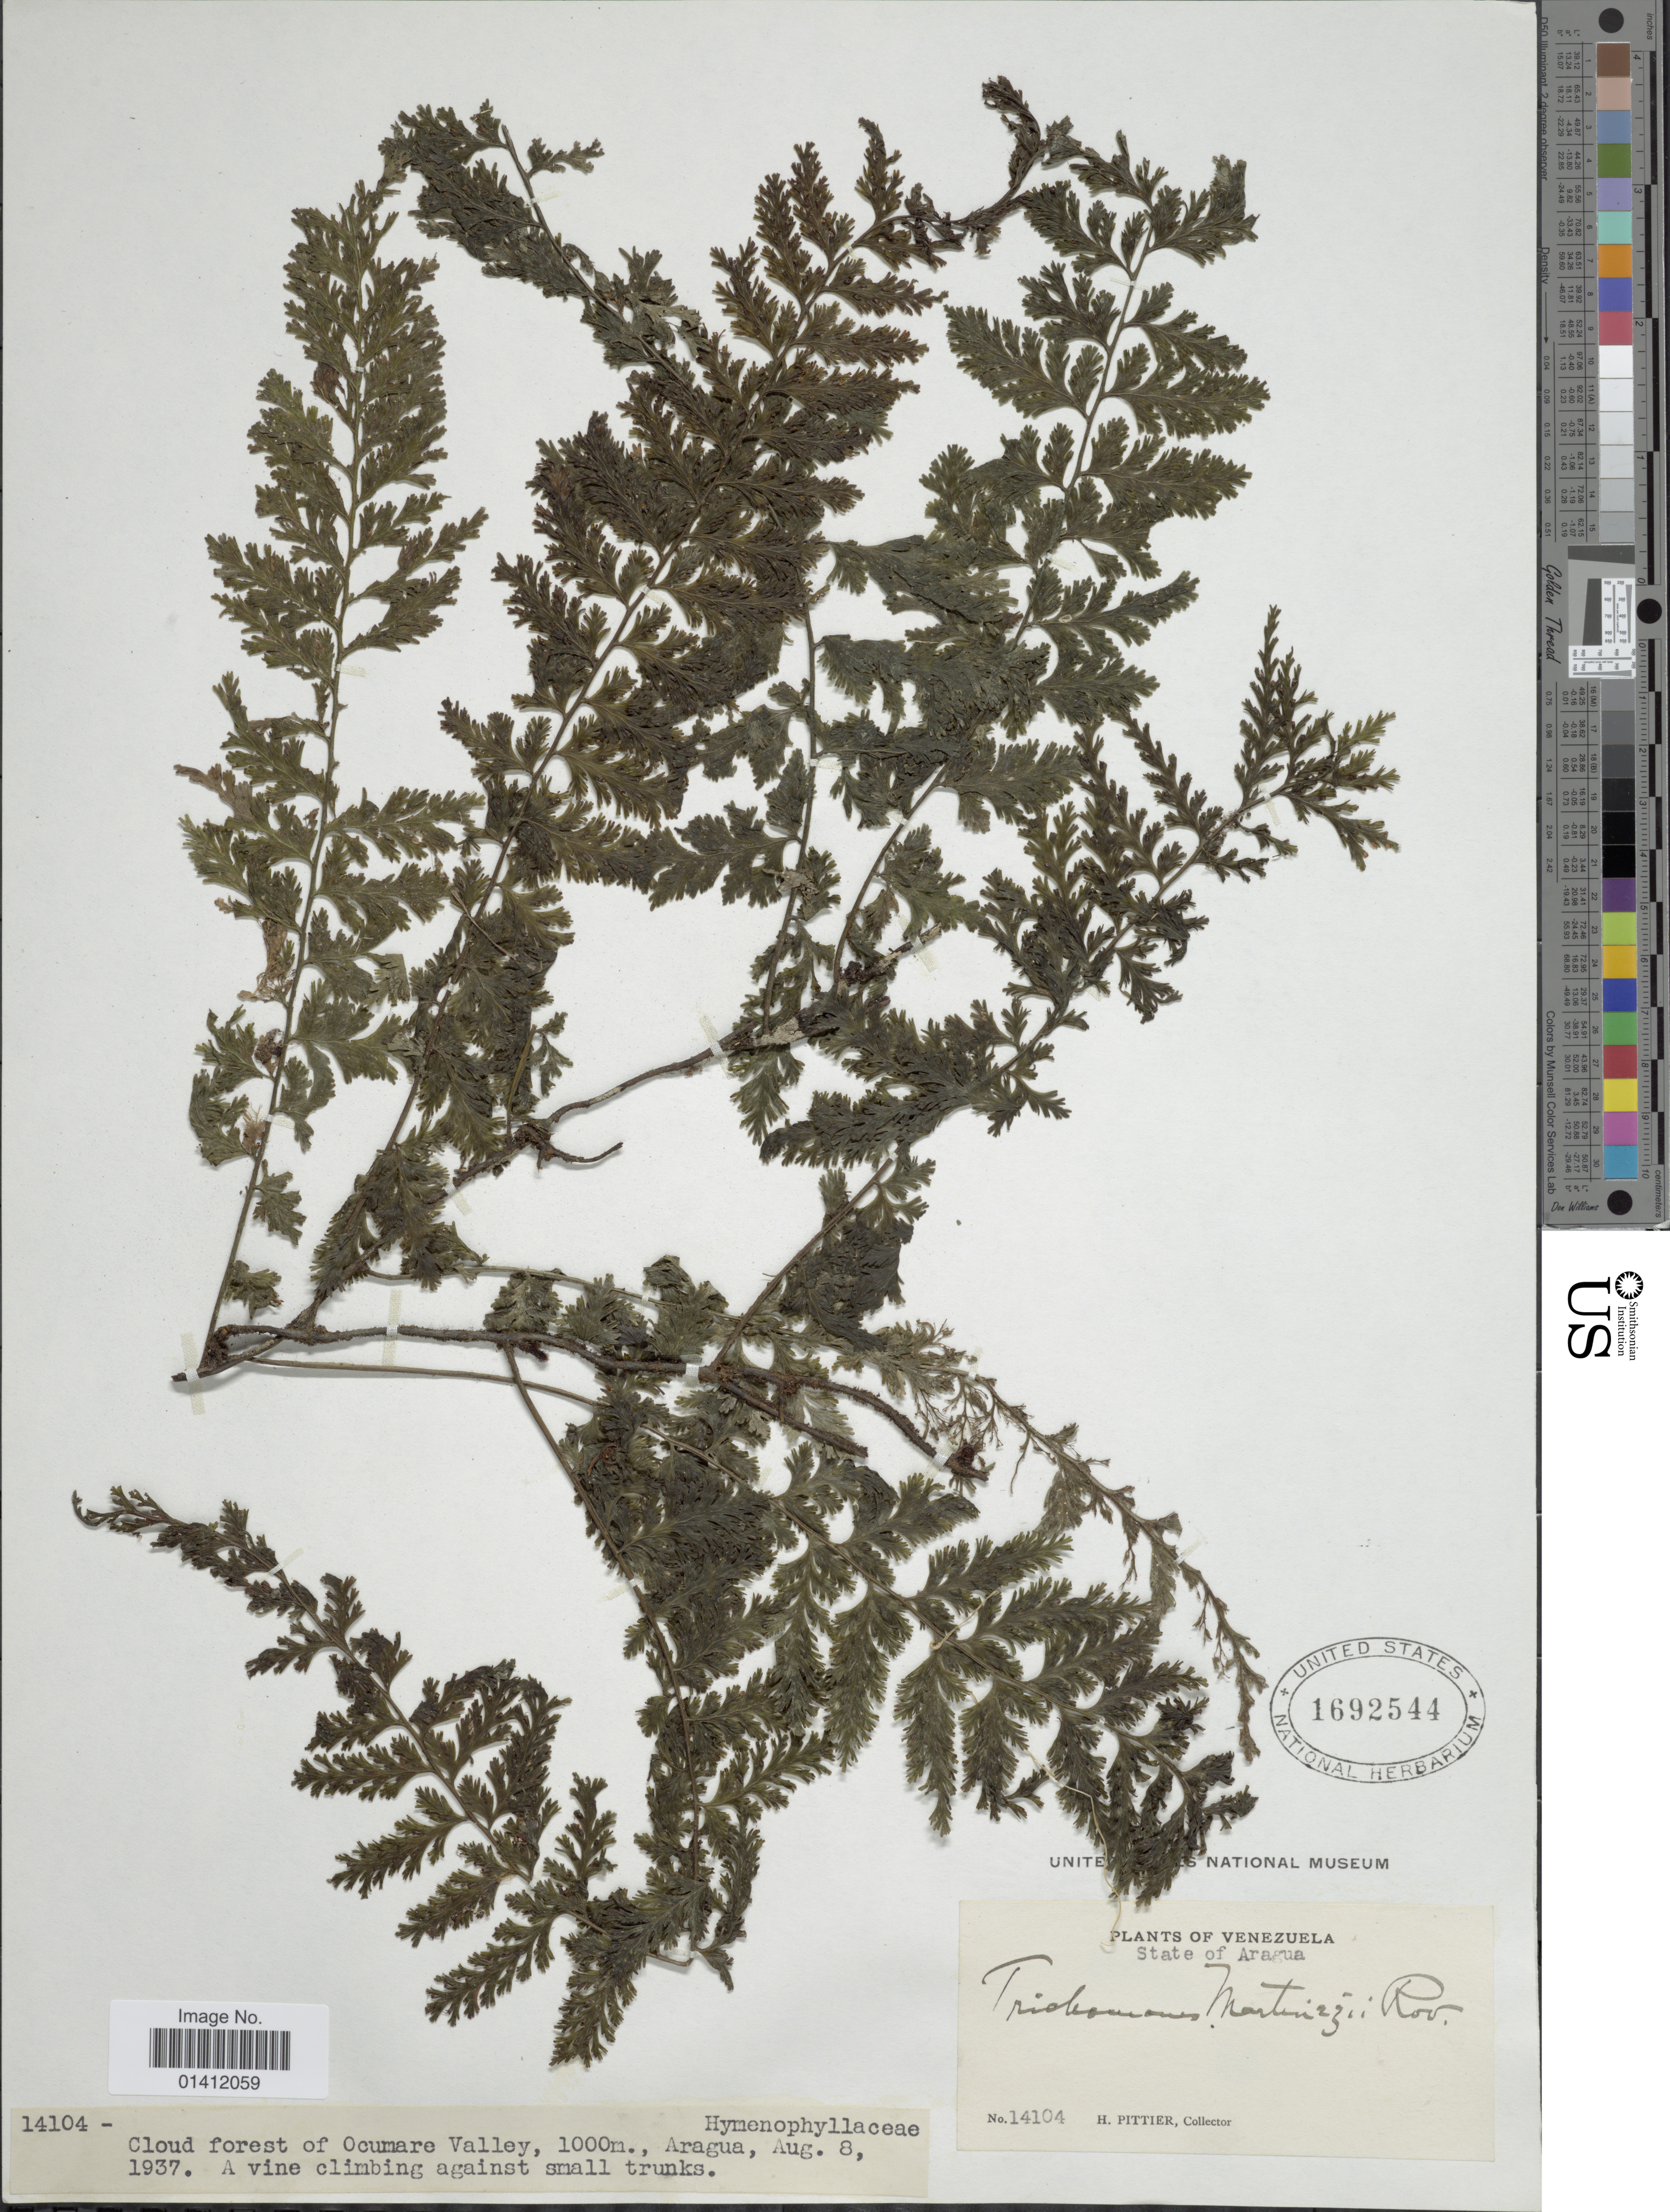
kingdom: Plantae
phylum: Tracheophyta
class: Polypodiopsida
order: Hymenophyllales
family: Hymenophyllaceae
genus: Vandenboschia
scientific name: Vandenboschia collariata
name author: (Bosch) Ebihara & K. Iwats.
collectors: H. F. Pittier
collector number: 14104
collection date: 1937-08-08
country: Venezuela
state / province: Aragua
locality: State of Aragua. Cloud forest of Ocumare Valley.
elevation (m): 1000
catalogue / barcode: US 1692544